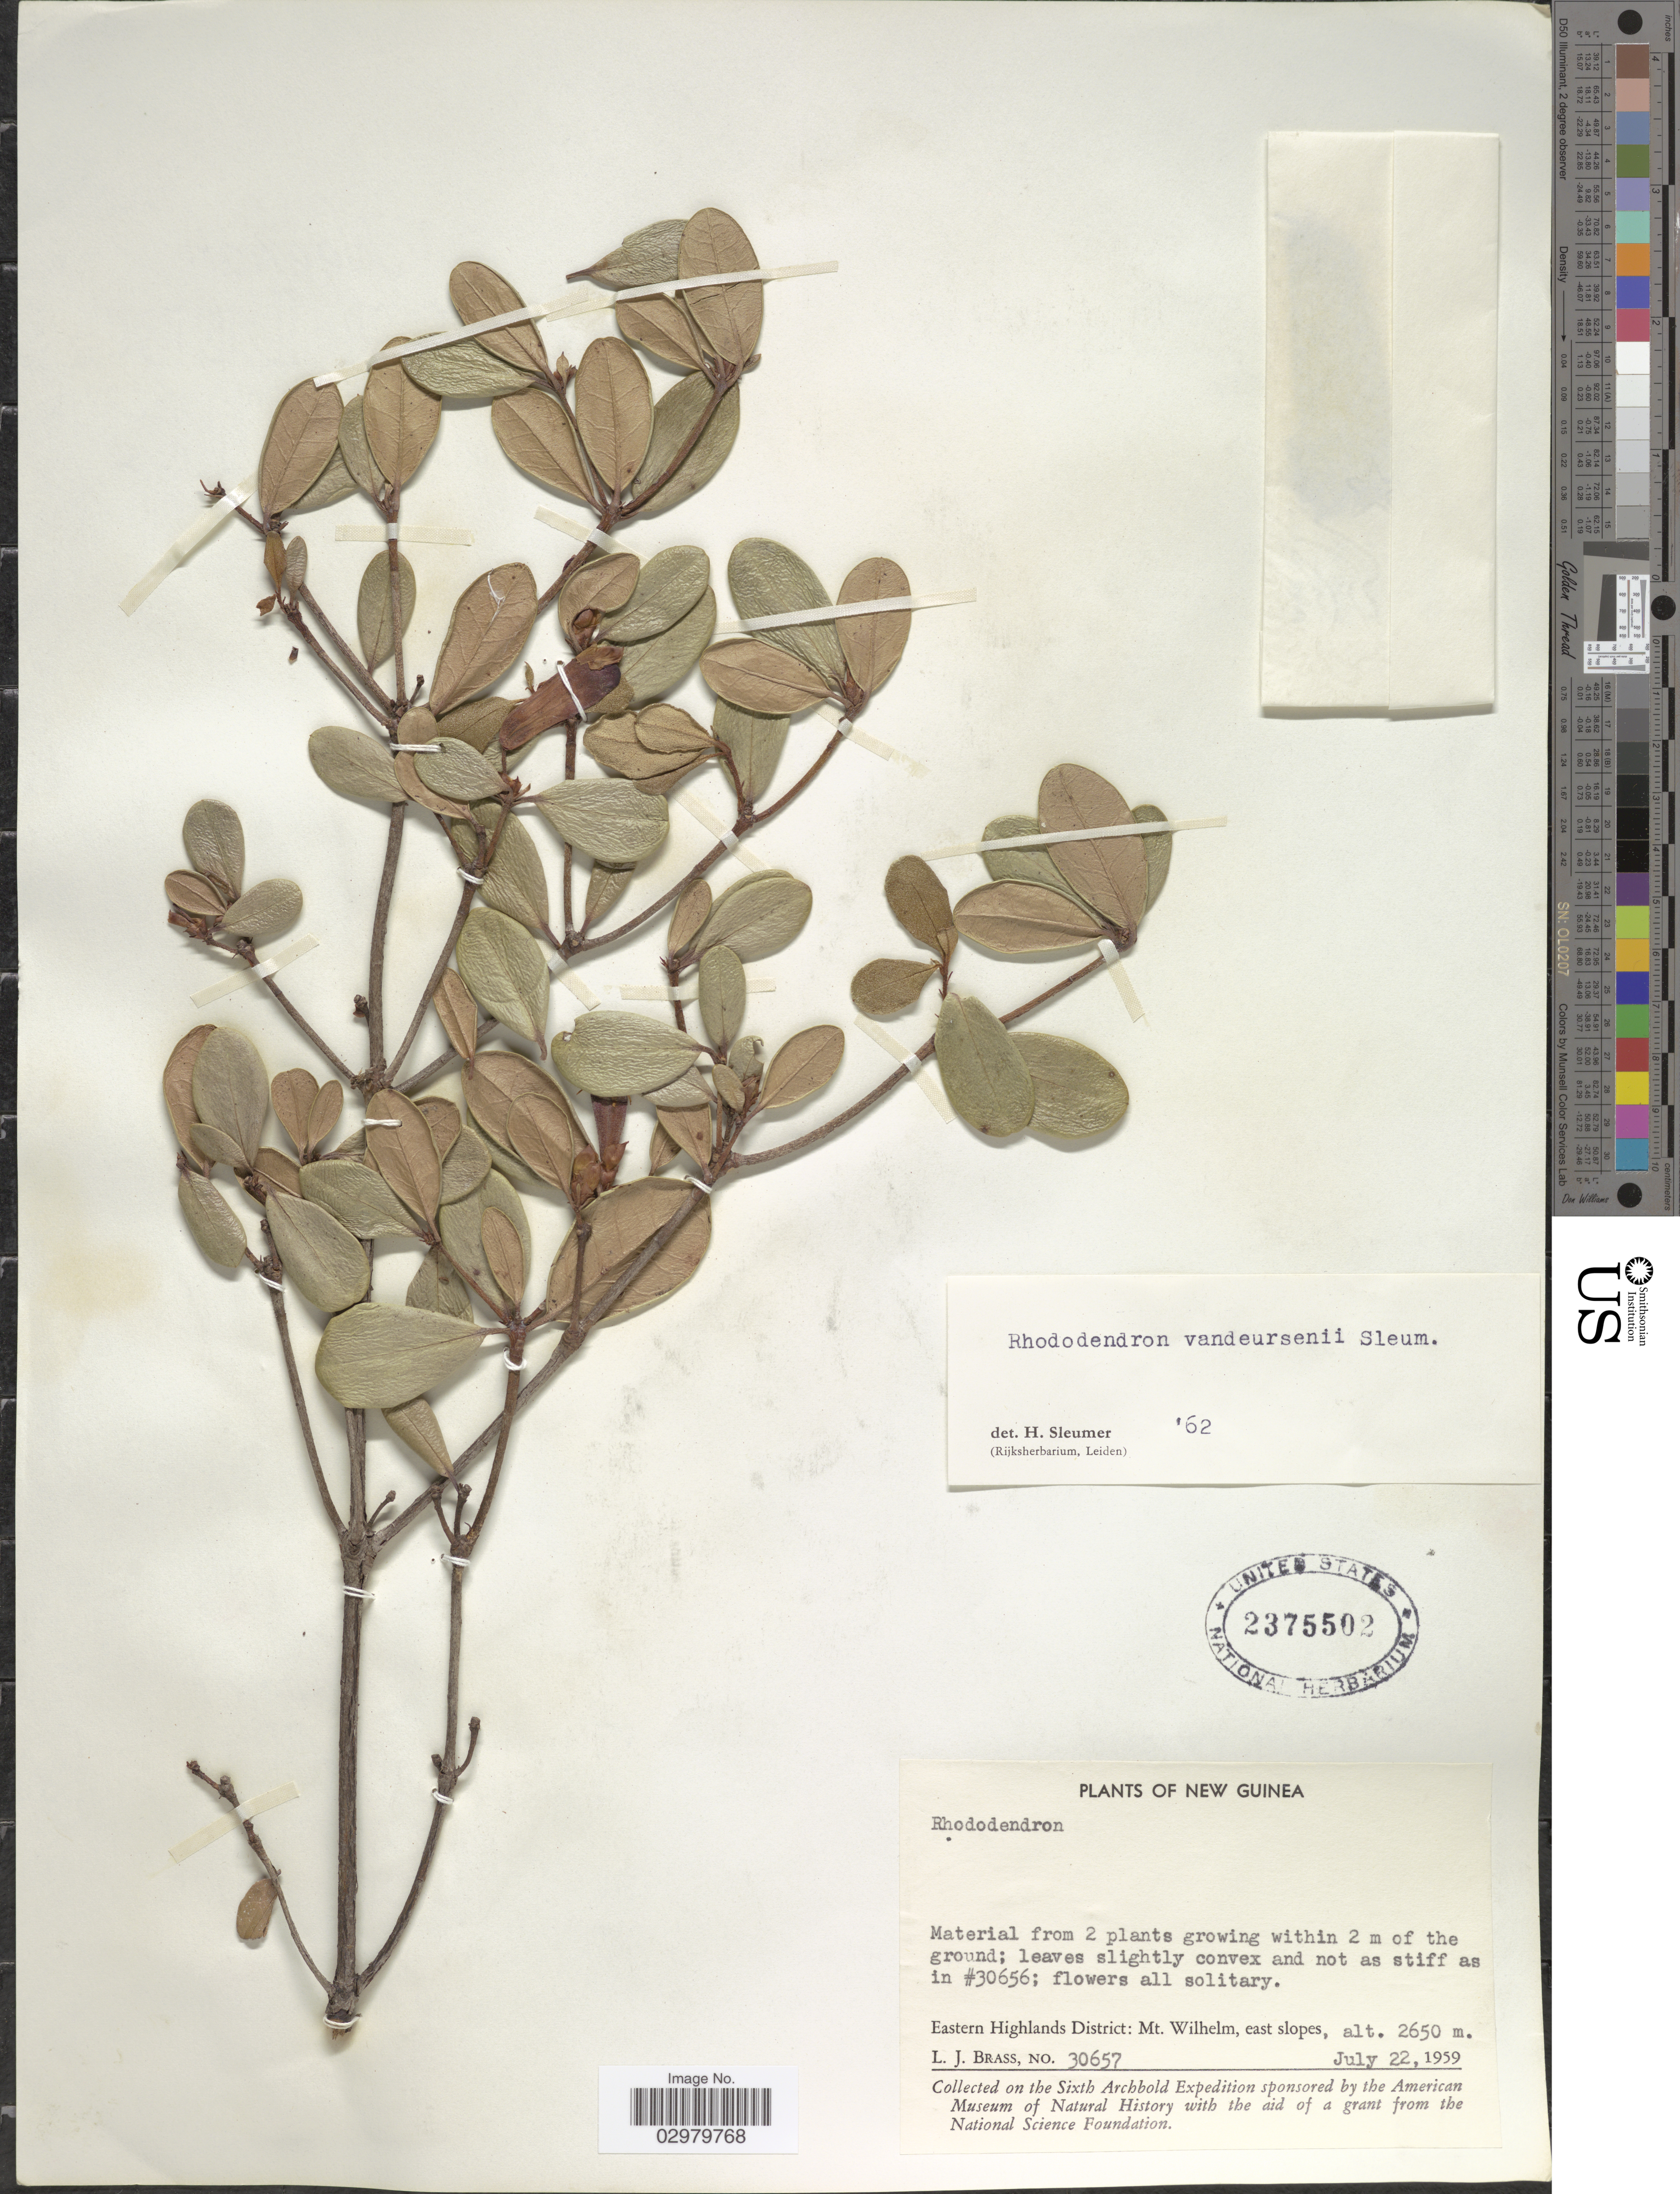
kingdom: Plantae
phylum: Tracheophyta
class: Magnoliopsida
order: Ericales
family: Ericaceae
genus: Rhododendron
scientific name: Rhododendron vandeursenii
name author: Sleumer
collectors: L. J. Brass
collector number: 30657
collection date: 1959-07-22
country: Papua New Guinea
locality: New Guinea. Eastern Highlands District: Mt. Wilhelm, east slopes.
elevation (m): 2650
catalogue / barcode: US 2375502